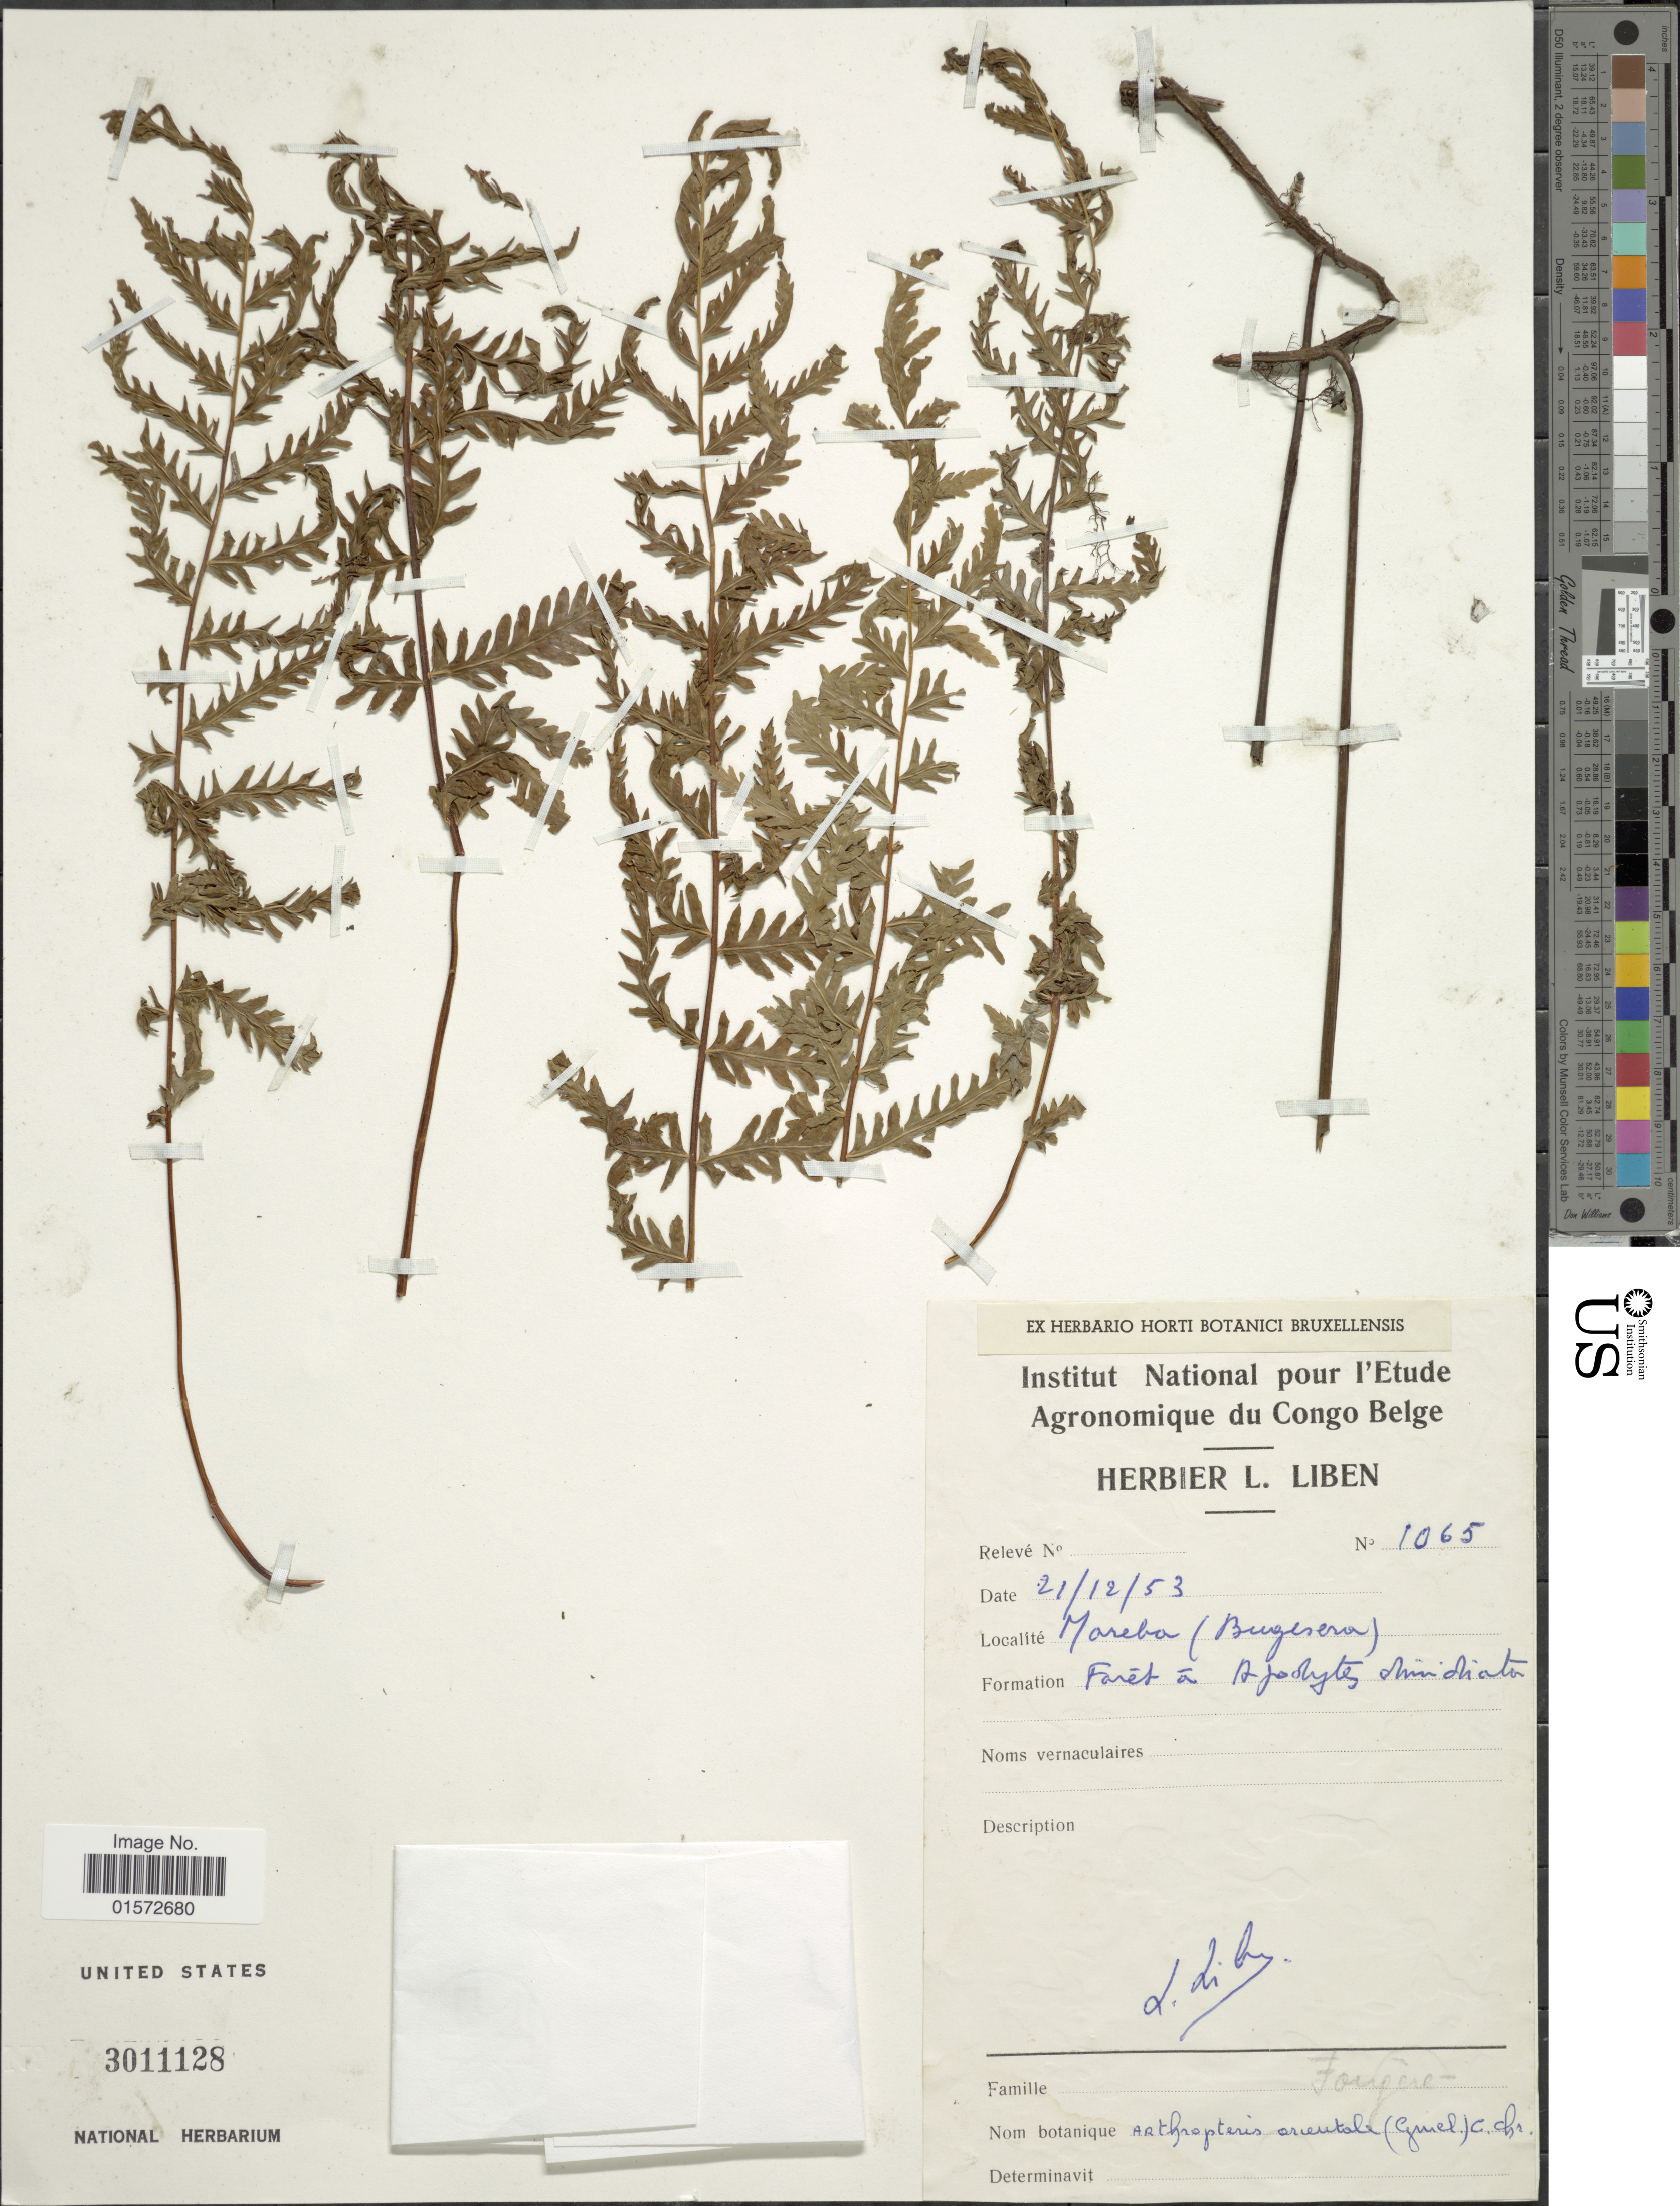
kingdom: Plantae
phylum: Tracheophyta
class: Polypodiopsida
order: Polypodiales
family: Tectariaceae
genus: Arthropteris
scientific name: Arthropteris orientalis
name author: (J.F. Gmel.) Posth.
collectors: ex herb. L. Liben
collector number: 1065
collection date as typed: Transcribed d/m/y: 21/12/53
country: Rwanda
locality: Mareba (Bugesera).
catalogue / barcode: US 3011128